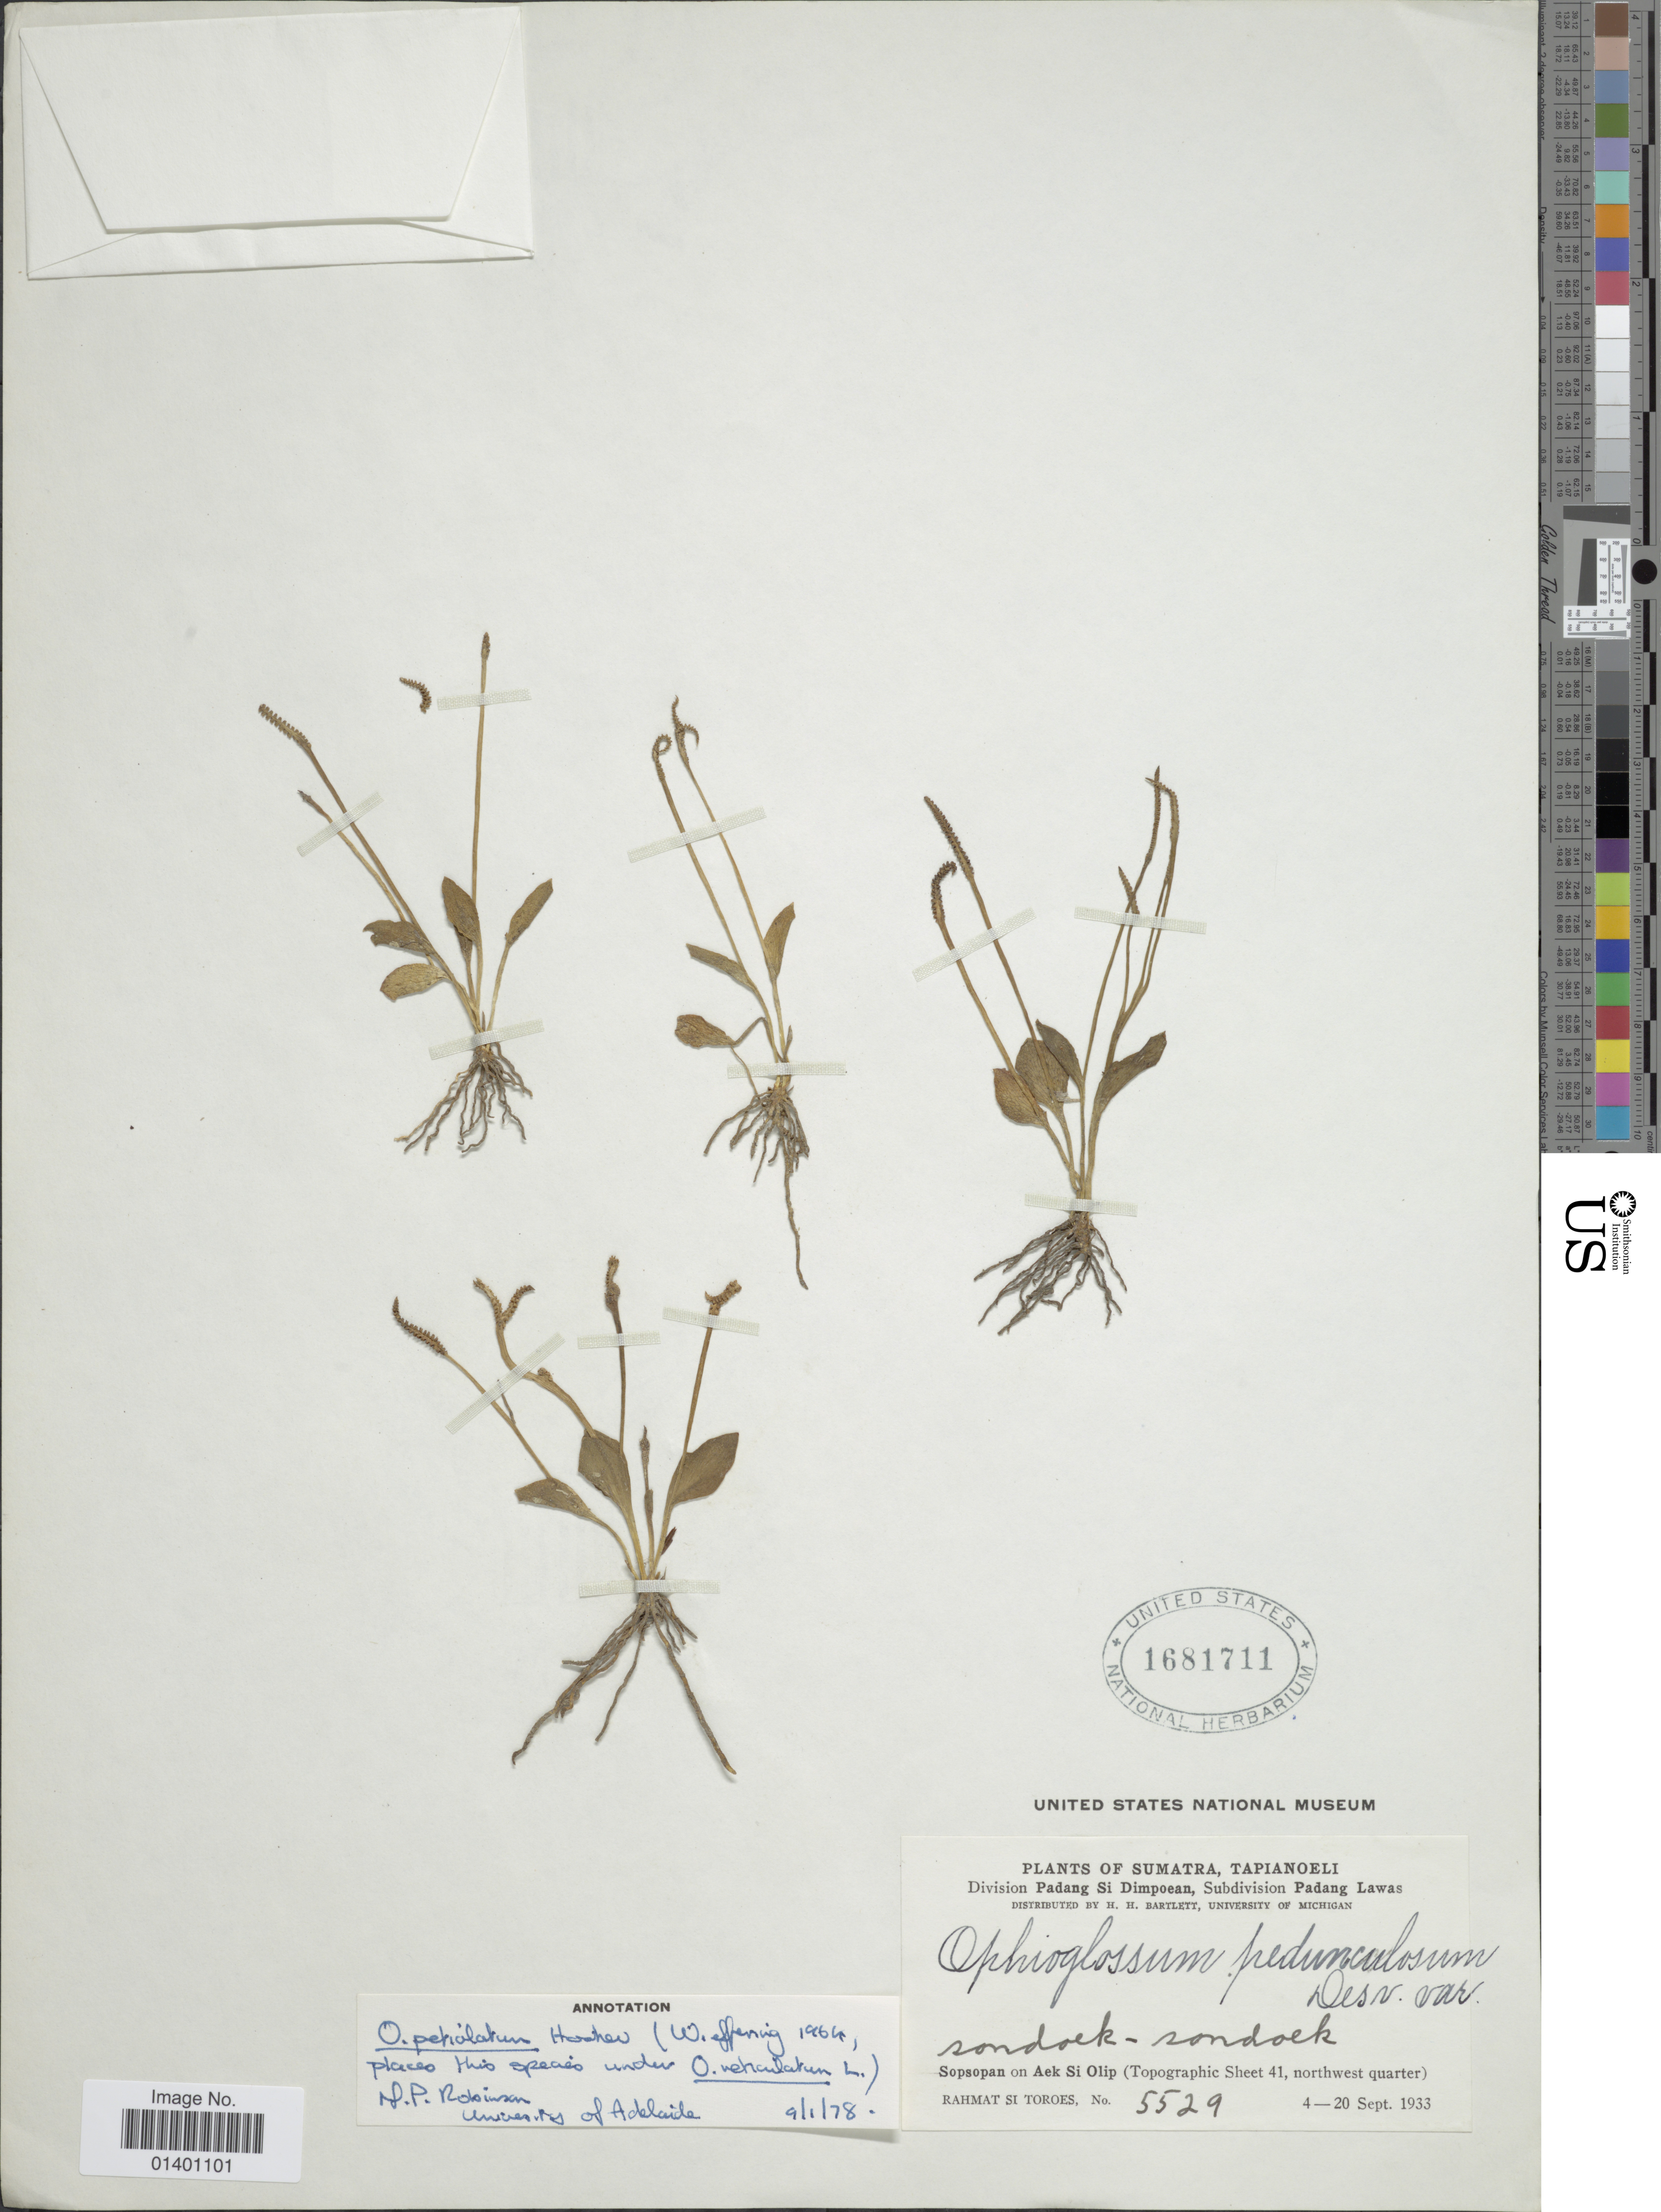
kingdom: Plantae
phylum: Tracheophyta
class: Polypodiopsida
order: Ophioglossales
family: Ophioglossaceae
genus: Ophioglossum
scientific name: Ophioglossum petiolatum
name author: Hook.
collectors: Rahmat Si Boeea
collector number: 5529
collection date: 1933-09-04/1933-09-20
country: Indonesia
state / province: Sumatra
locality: Tapianoeli, Division Padang Si Dimpoean, Subdivision Padang Lawas, Sopsopan on Aek Si Olip (Topographic sheet, northwest quarter)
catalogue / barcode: US 1681711